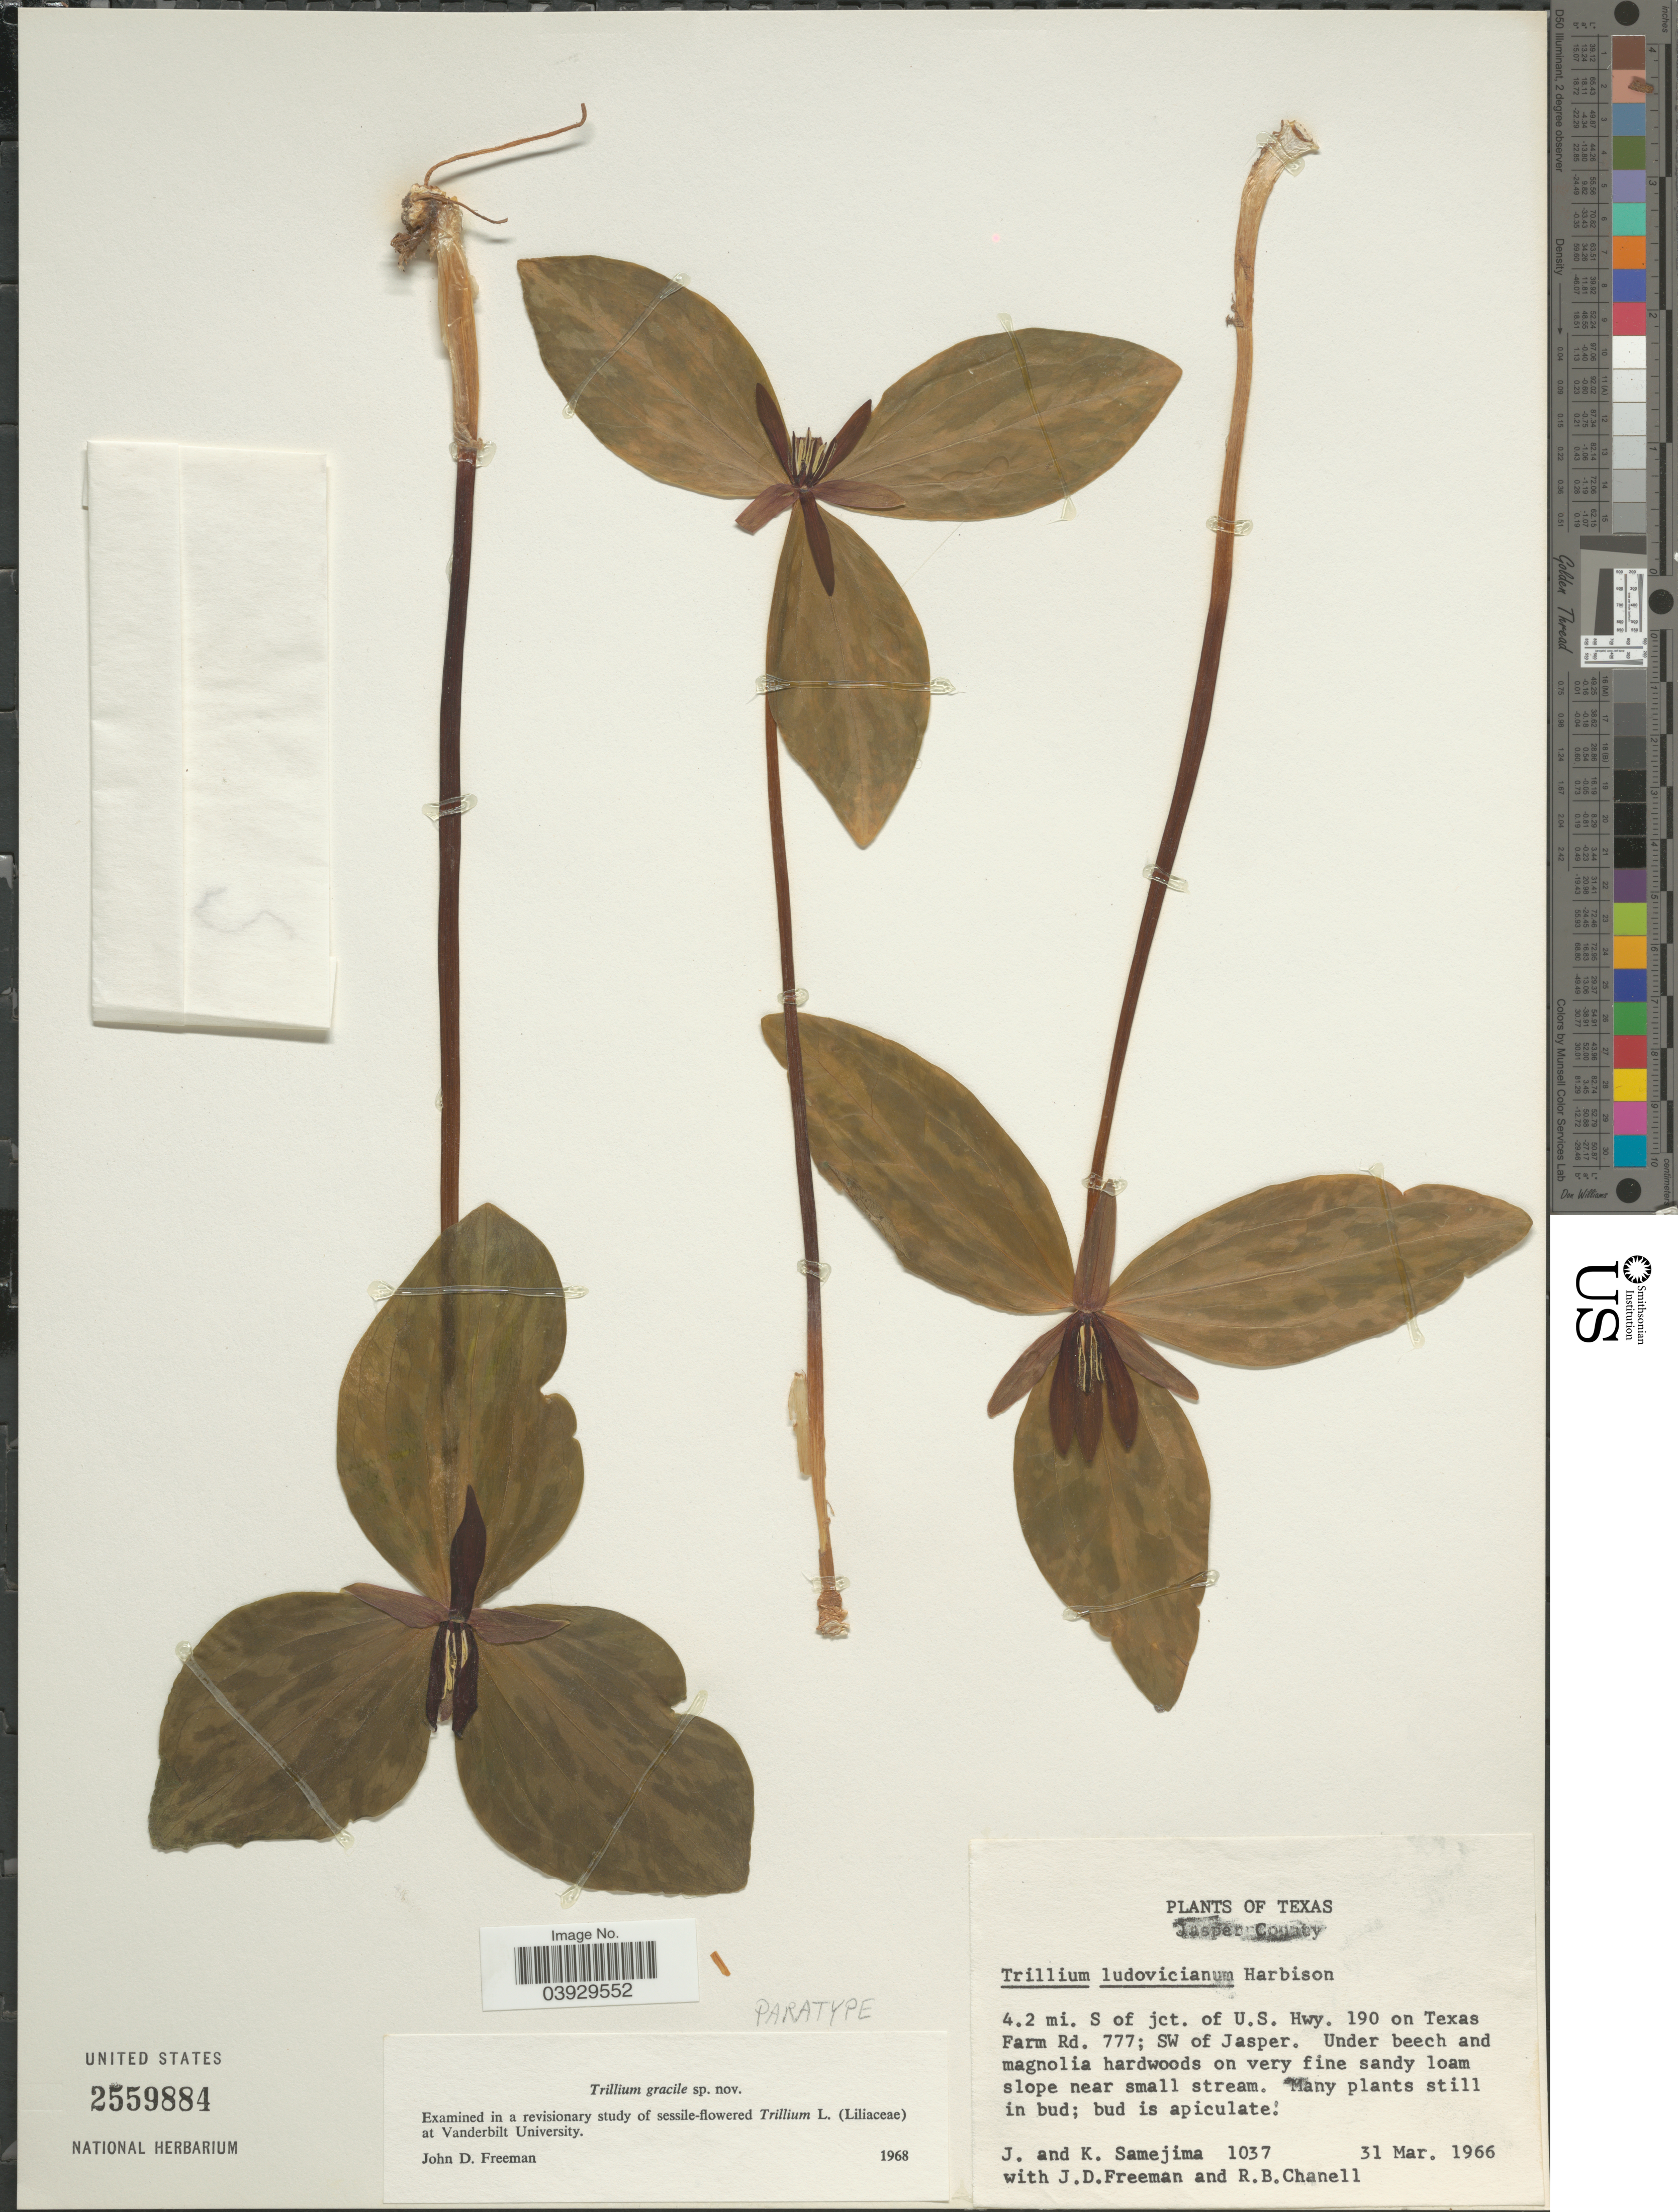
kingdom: Plantae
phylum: Tracheophyta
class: Liliopsida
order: Liliales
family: Melanthiaceae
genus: Trillium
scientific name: Trillium gracile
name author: J. D. Freeman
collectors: J. Samejima, K. Samejima, J. Freeman & R. B. Channell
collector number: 1037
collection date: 1966-03-31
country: United States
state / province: Texas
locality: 4.2 mi. S of jct. of U.S. Hwy. 190 on Texas Farm Rd. 777; SW of Jasper.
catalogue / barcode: US 2559884